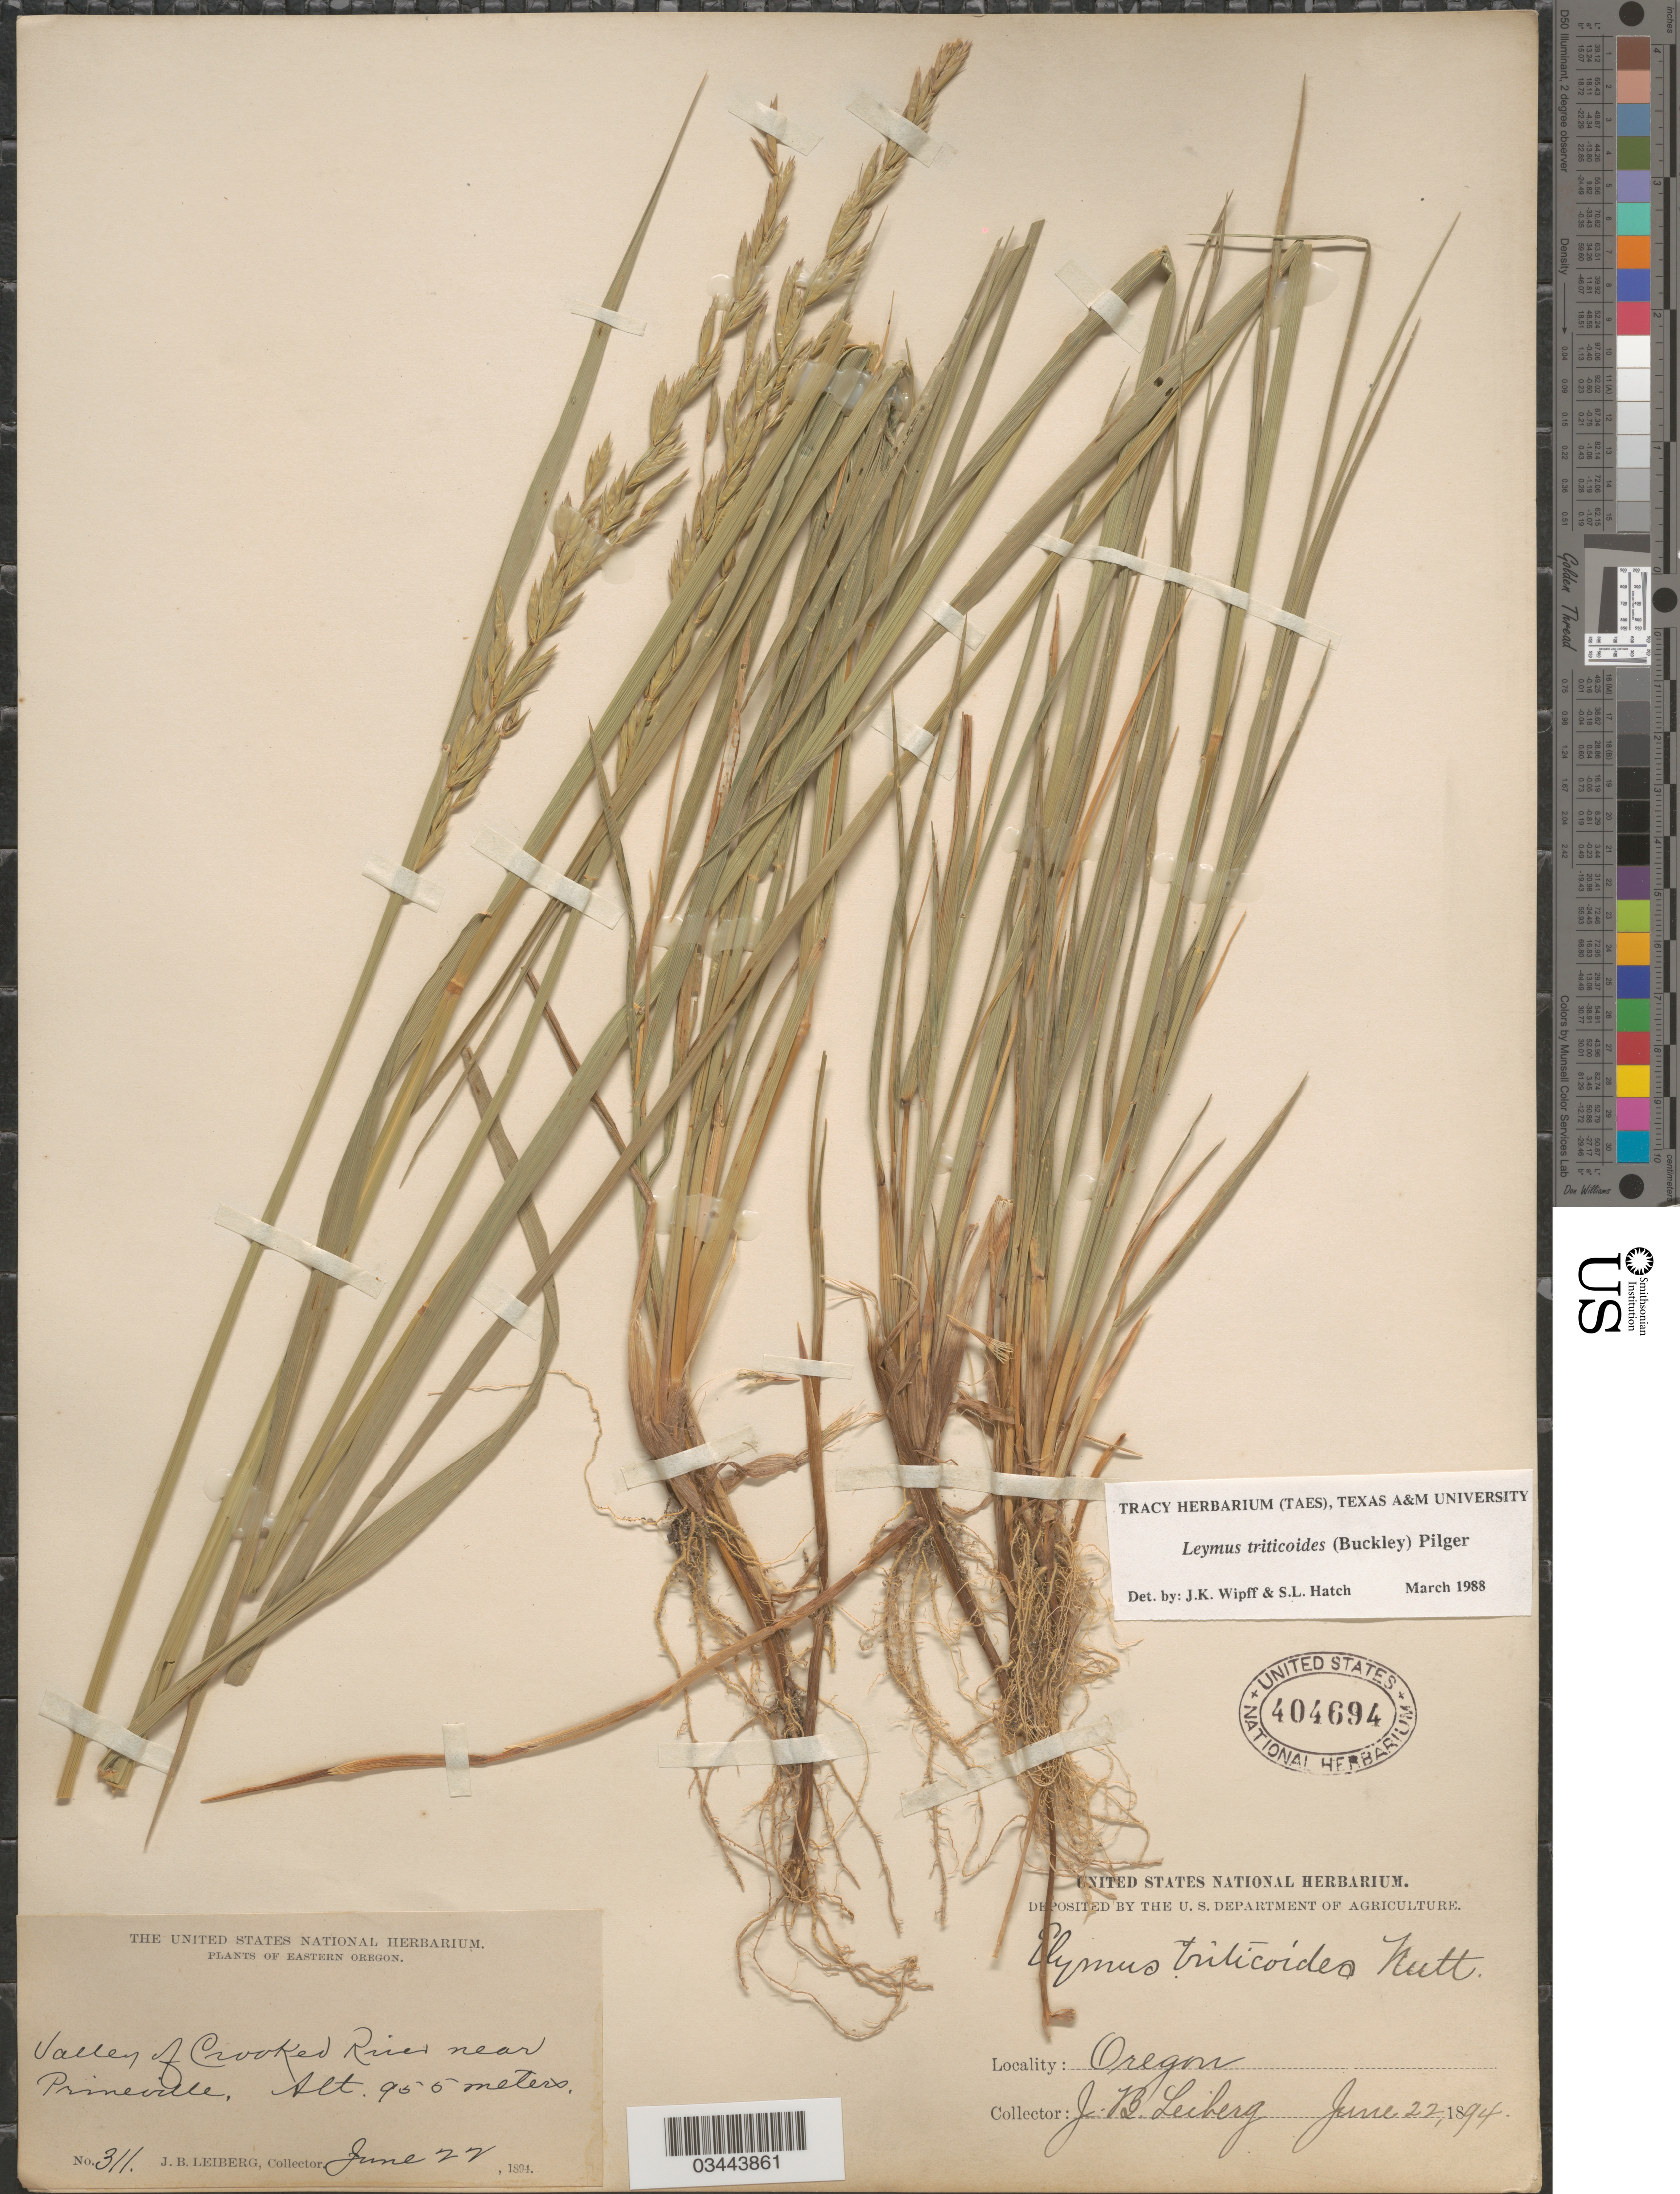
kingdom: Plantae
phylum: Tracheophyta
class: Liliopsida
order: Poales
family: Poaceae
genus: Leymus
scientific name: Leymus triticoides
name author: (Buckley) Pilg.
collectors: J. B. Leiberg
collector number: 311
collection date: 1894-06-22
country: United States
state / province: Oregon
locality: Eastern Oregon. Valley of Crooked River near Prineville.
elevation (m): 955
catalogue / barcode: US 404694